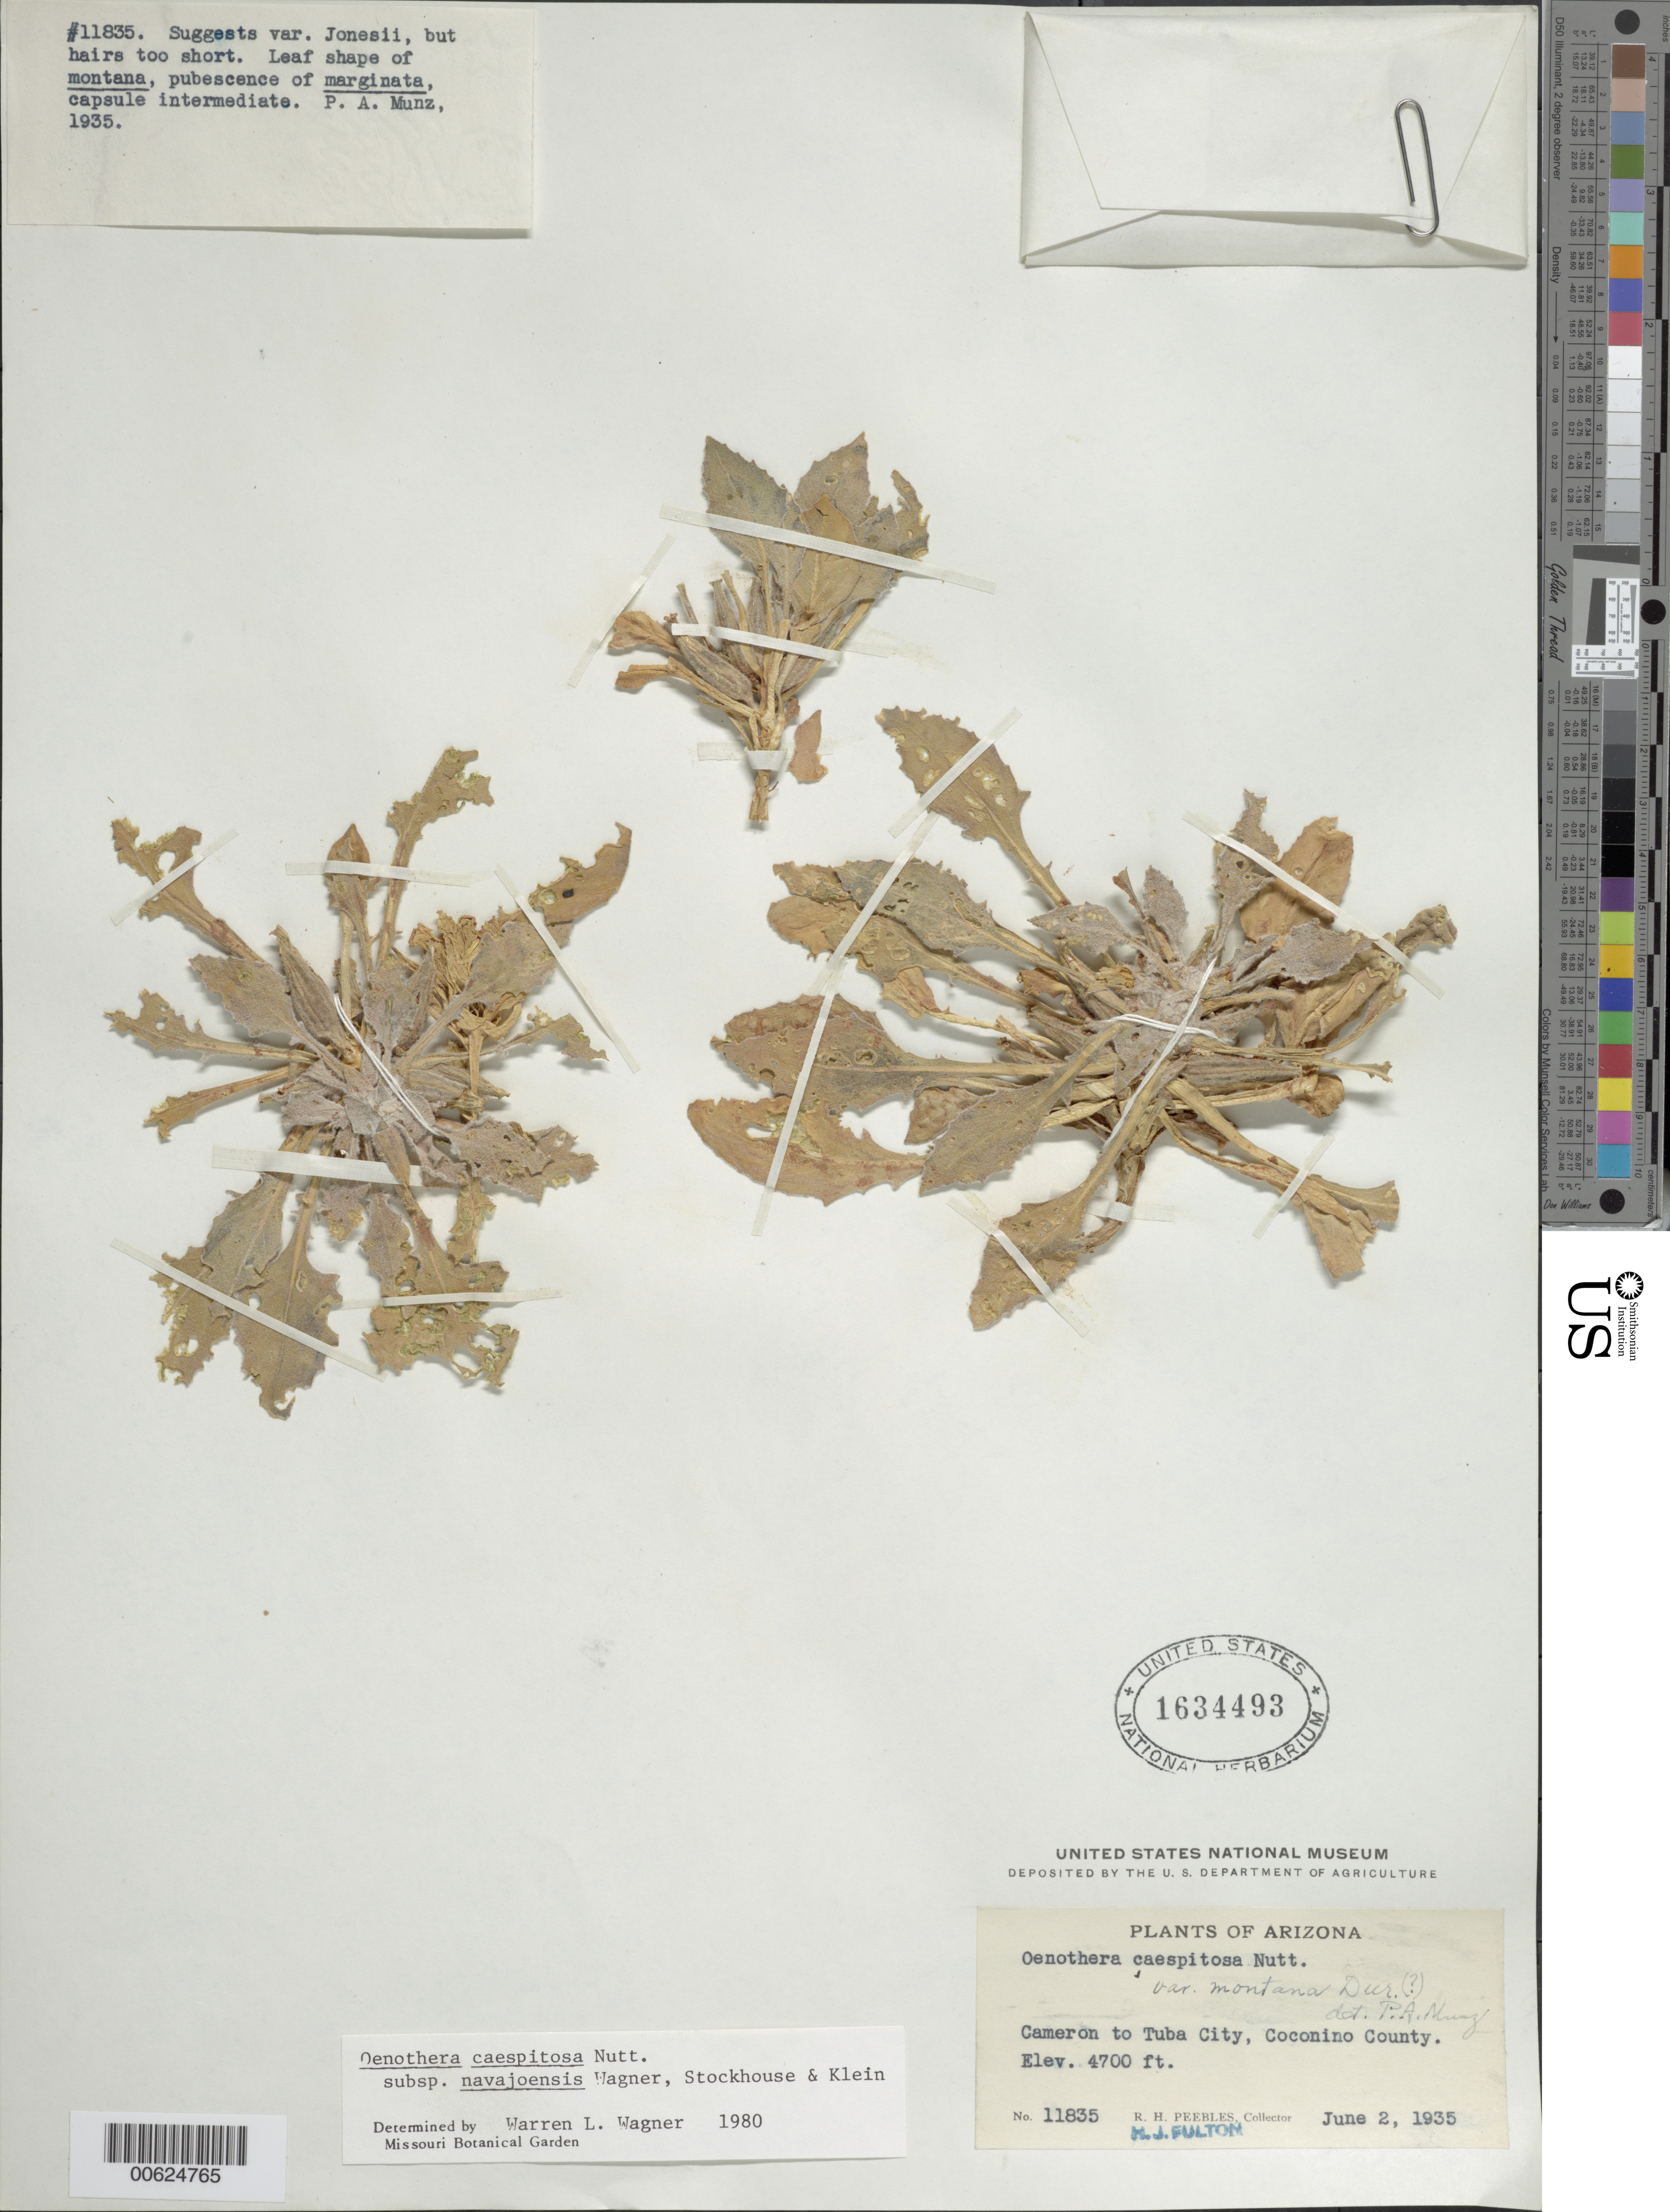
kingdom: Plantae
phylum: Tracheophyta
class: Magnoliopsida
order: Myrtales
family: Onagraceae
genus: Oenothera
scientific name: Oenothera cespitosa subsp. navajoensis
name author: W.L. Wagner et al.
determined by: Wagner, W. L., (BOT), Smithsonian Institution - National Museum of Natural History (UNITED STATES)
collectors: R. H. Peebles & H. Fulton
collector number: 11835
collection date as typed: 02 Jun 1935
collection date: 1935-06-02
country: United States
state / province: Arizona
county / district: Coconino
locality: Cameron to Tuba City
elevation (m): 1433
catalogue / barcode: US 1634493